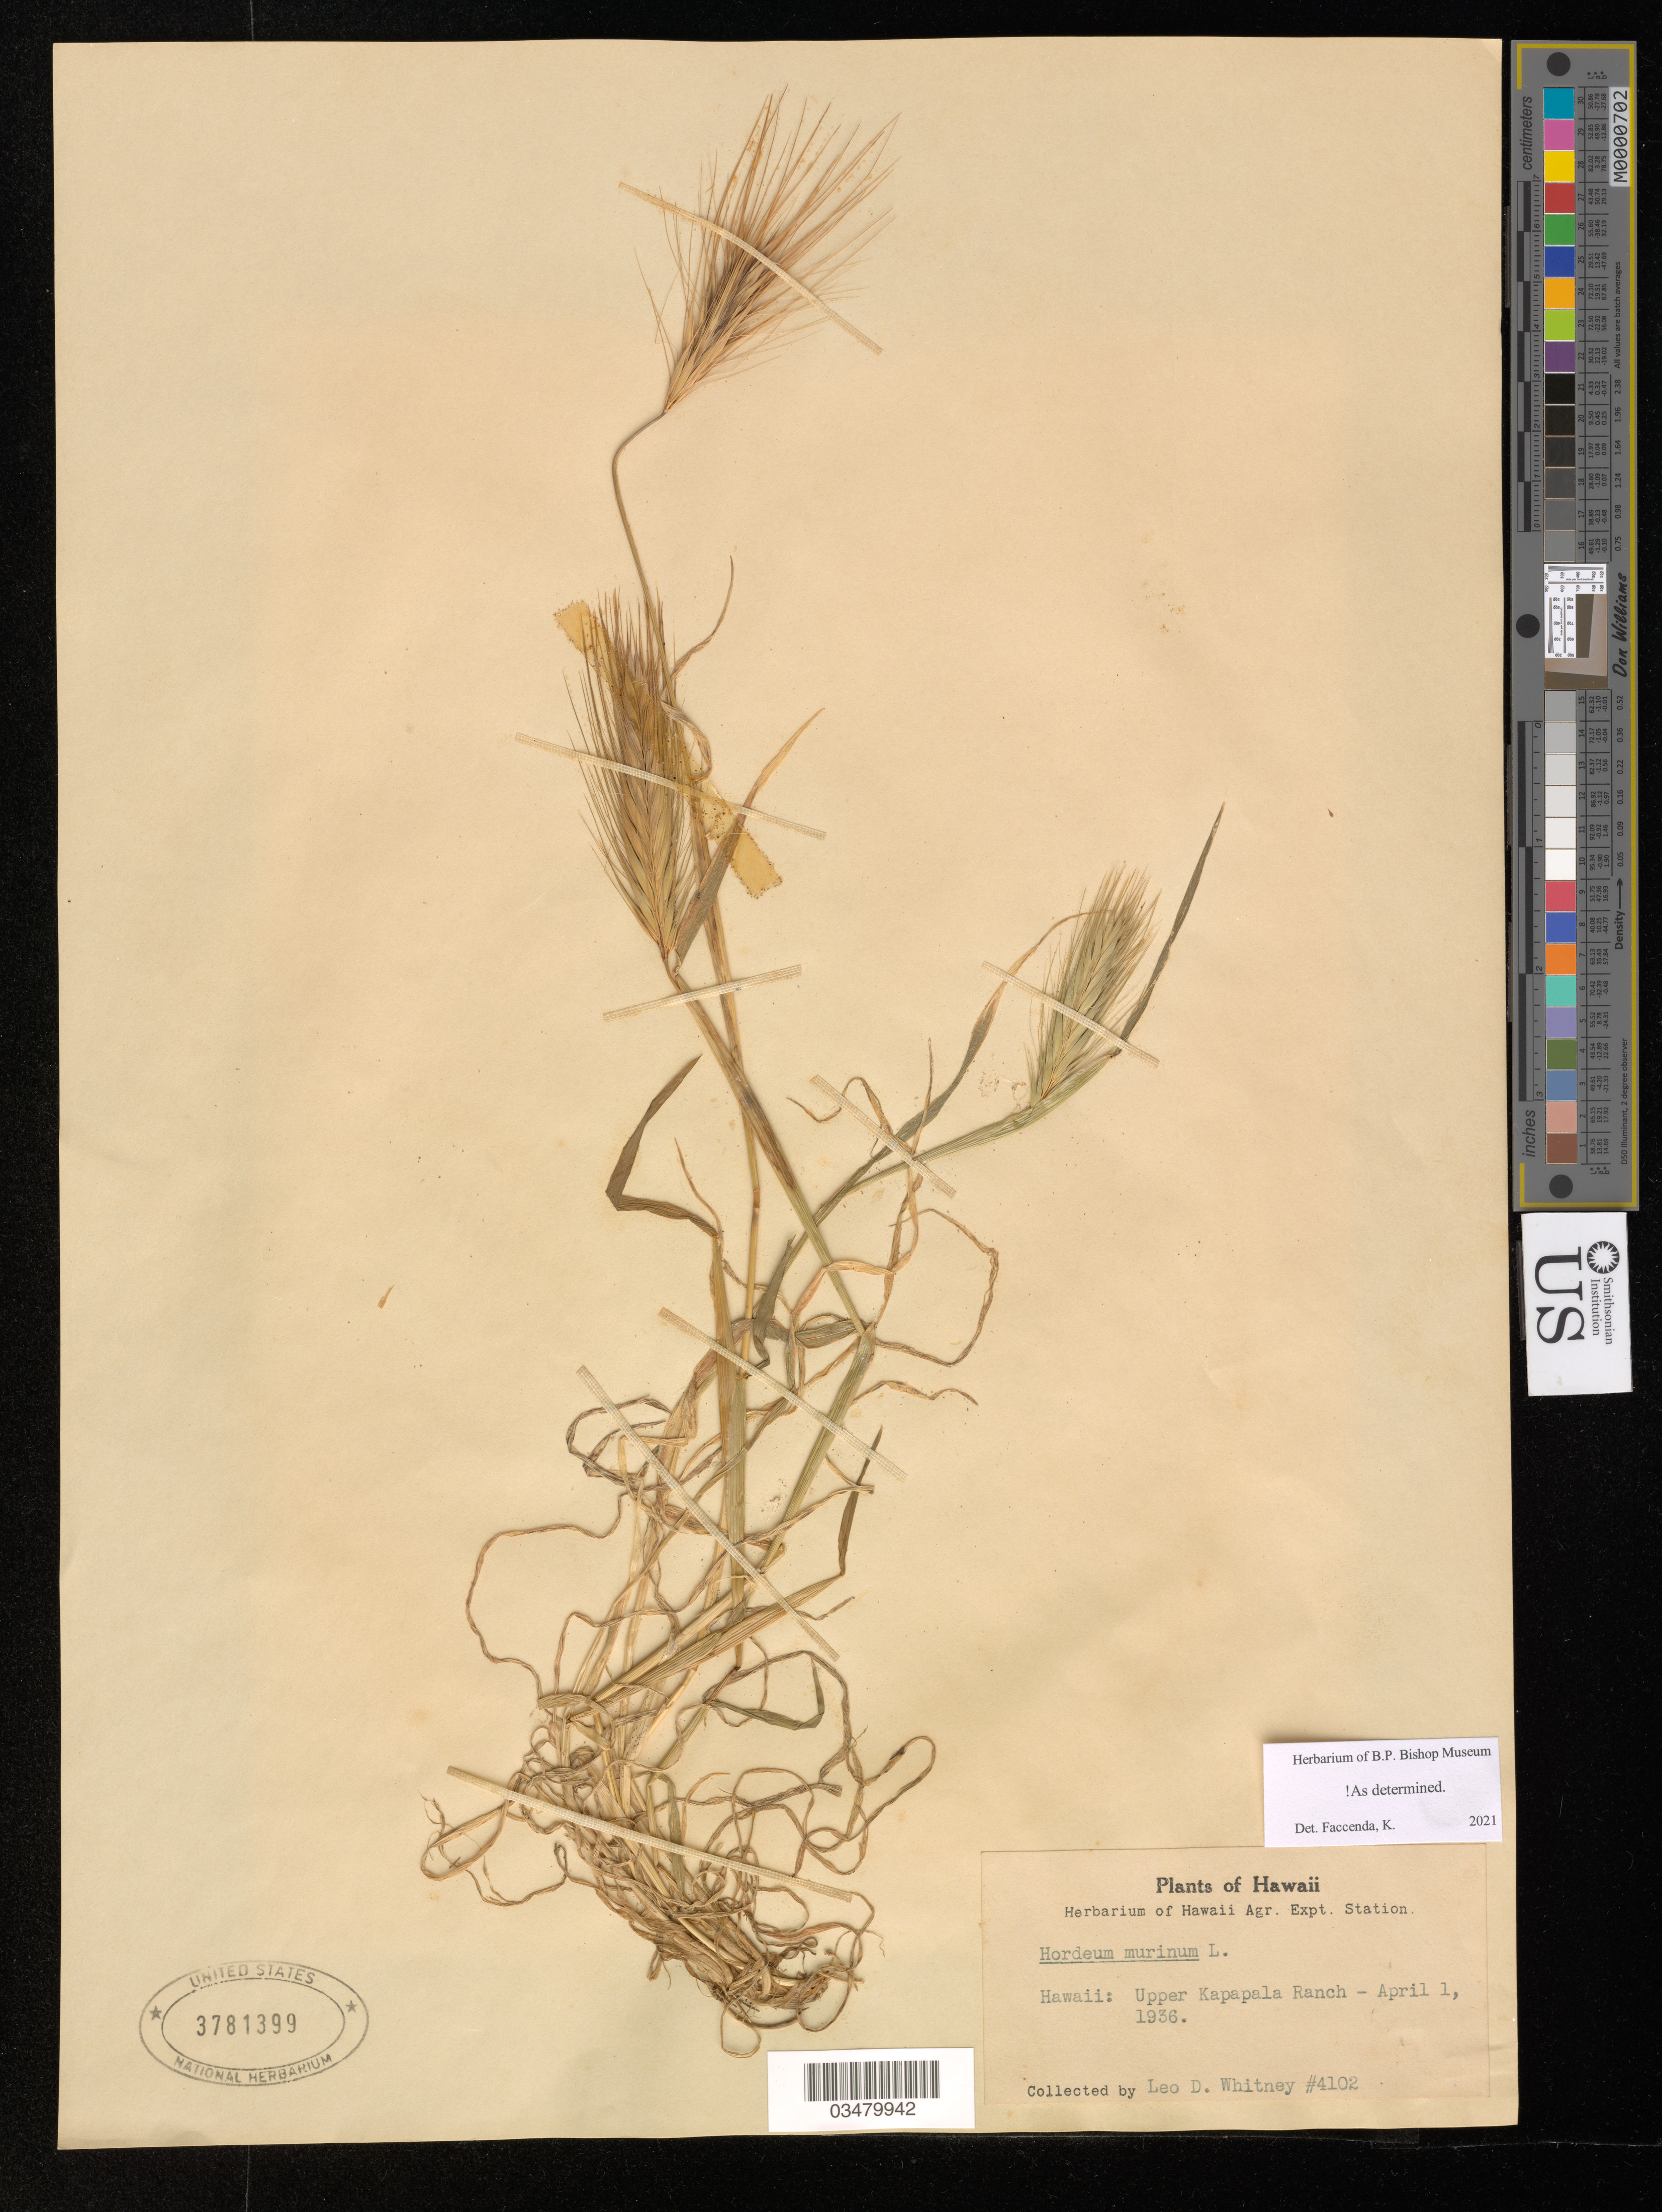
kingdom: Plantae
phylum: Tracheophyta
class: Liliopsida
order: Poales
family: Poaceae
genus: Hordeum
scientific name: Hordeum murinum subsp. leporinum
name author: (Link) Arcang.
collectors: L. Whitney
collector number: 4102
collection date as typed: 1 Apr 1936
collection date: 1936-04-01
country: United States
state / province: Hawaii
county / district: Hawaii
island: Hawaii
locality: Upper Kapapala Ranch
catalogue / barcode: US 3781399